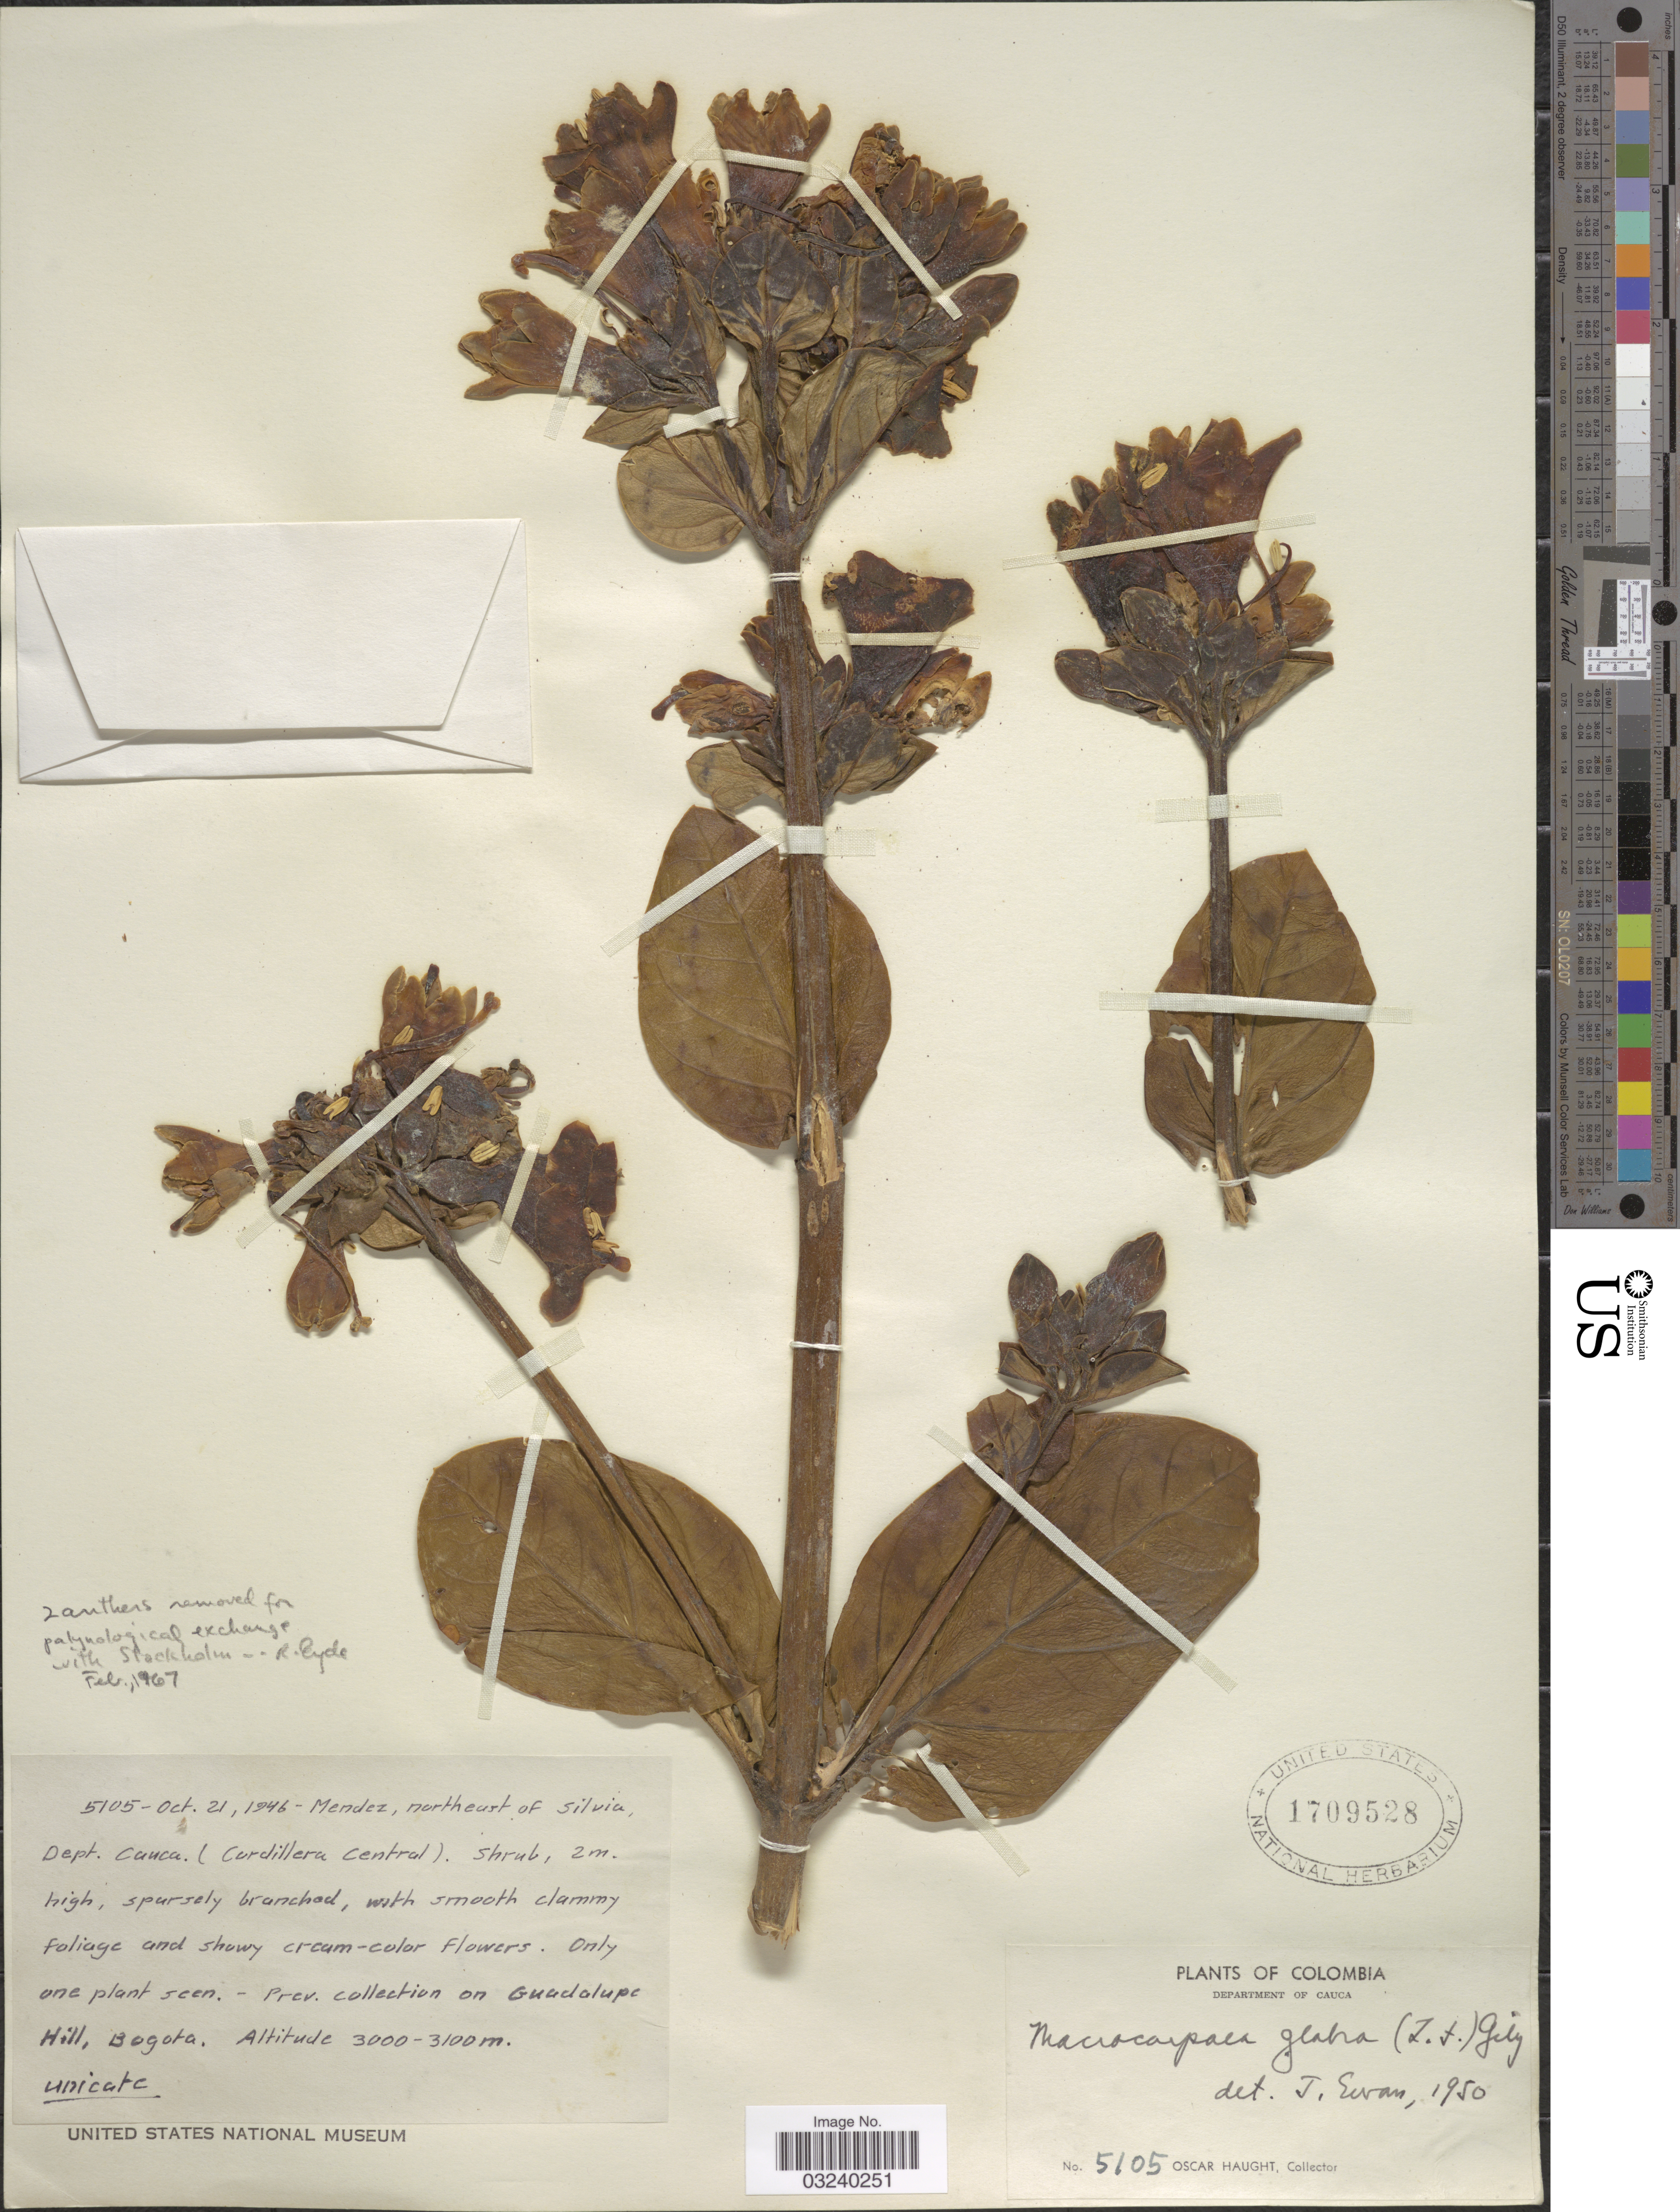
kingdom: Plantae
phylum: Tracheophyta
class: Magnoliopsida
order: Gentianales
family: Gentianaceae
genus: Macrocarpaea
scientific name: Macrocarpaea glabra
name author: (L. f.) Gilg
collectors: O. L. Haught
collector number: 5105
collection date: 1946-10-21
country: Colombia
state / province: Cauca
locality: Department of Cauca, Mendez, northeast of Silvia (Cordillera Central). on Guadalupe Hill, Bogota.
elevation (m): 3000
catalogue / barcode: US 1709528